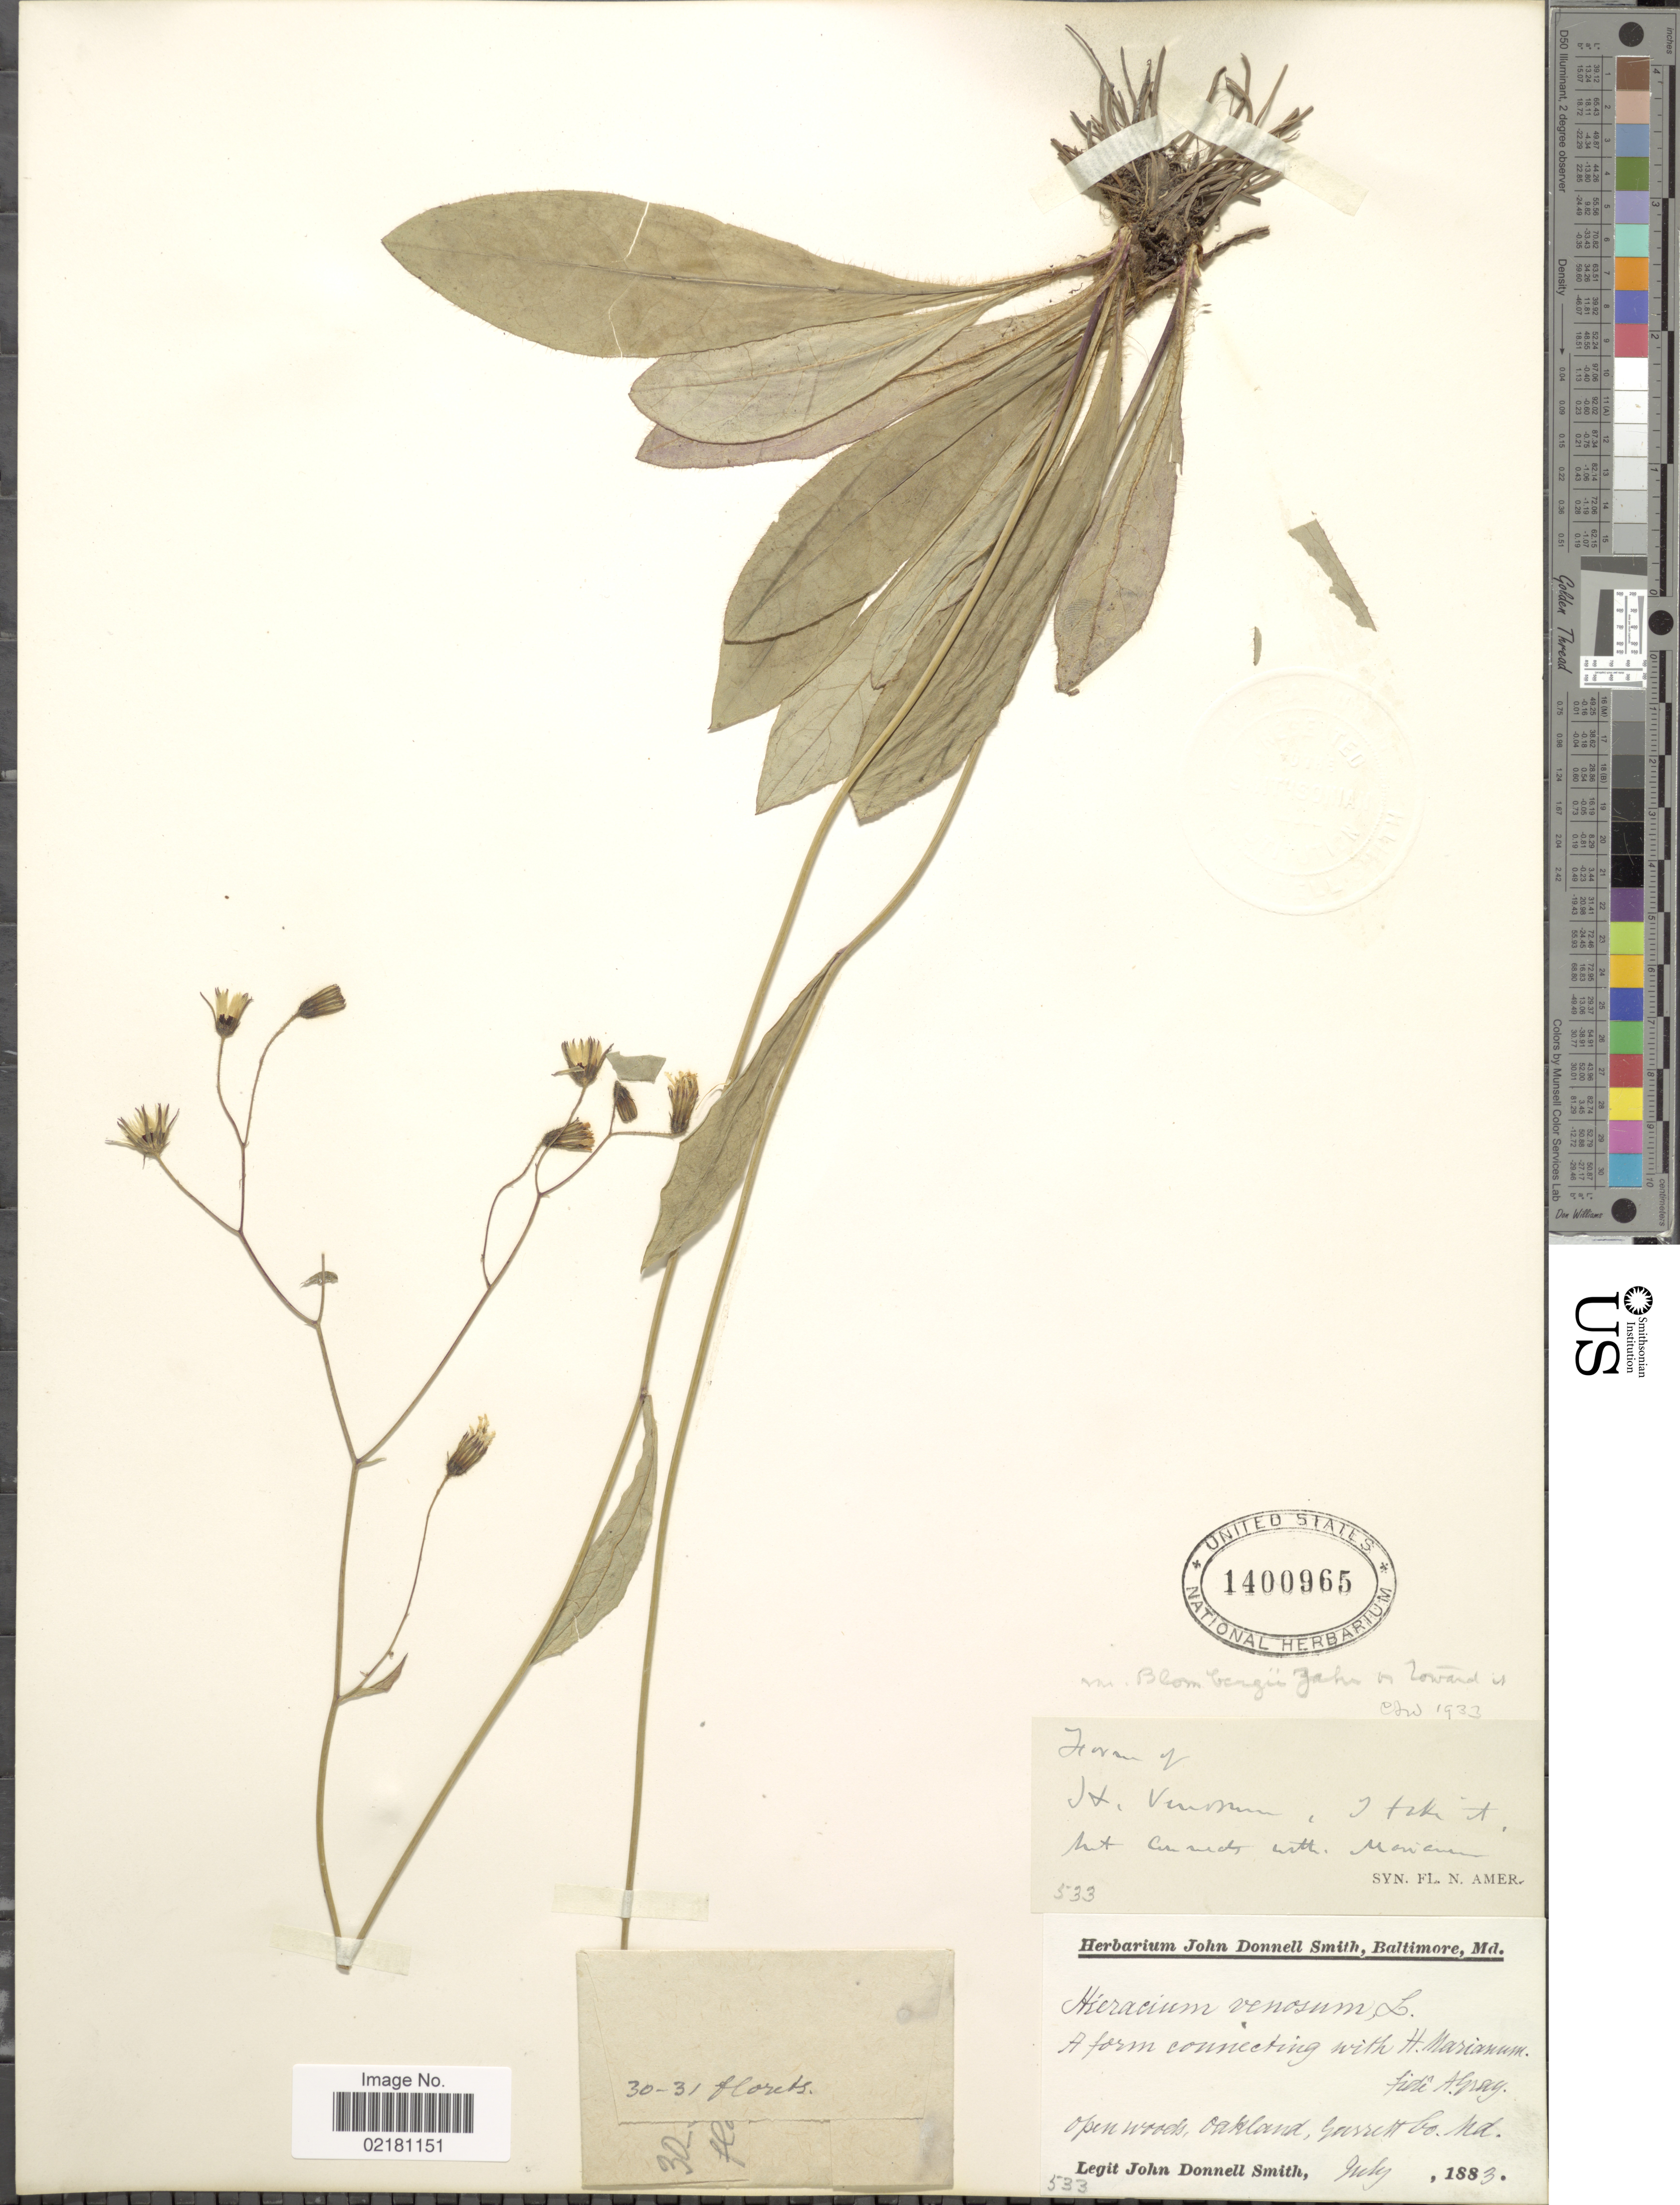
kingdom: Plantae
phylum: Tracheophyta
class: Magnoliopsida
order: Asterales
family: Asteraceae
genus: Hieracium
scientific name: Hieracium venosum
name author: L.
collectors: J. Donnell Smith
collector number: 533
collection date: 1883-07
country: United States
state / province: Maryland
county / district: Garrett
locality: Open woods, Oakland, Garrett Co., Md.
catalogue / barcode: US 1400965